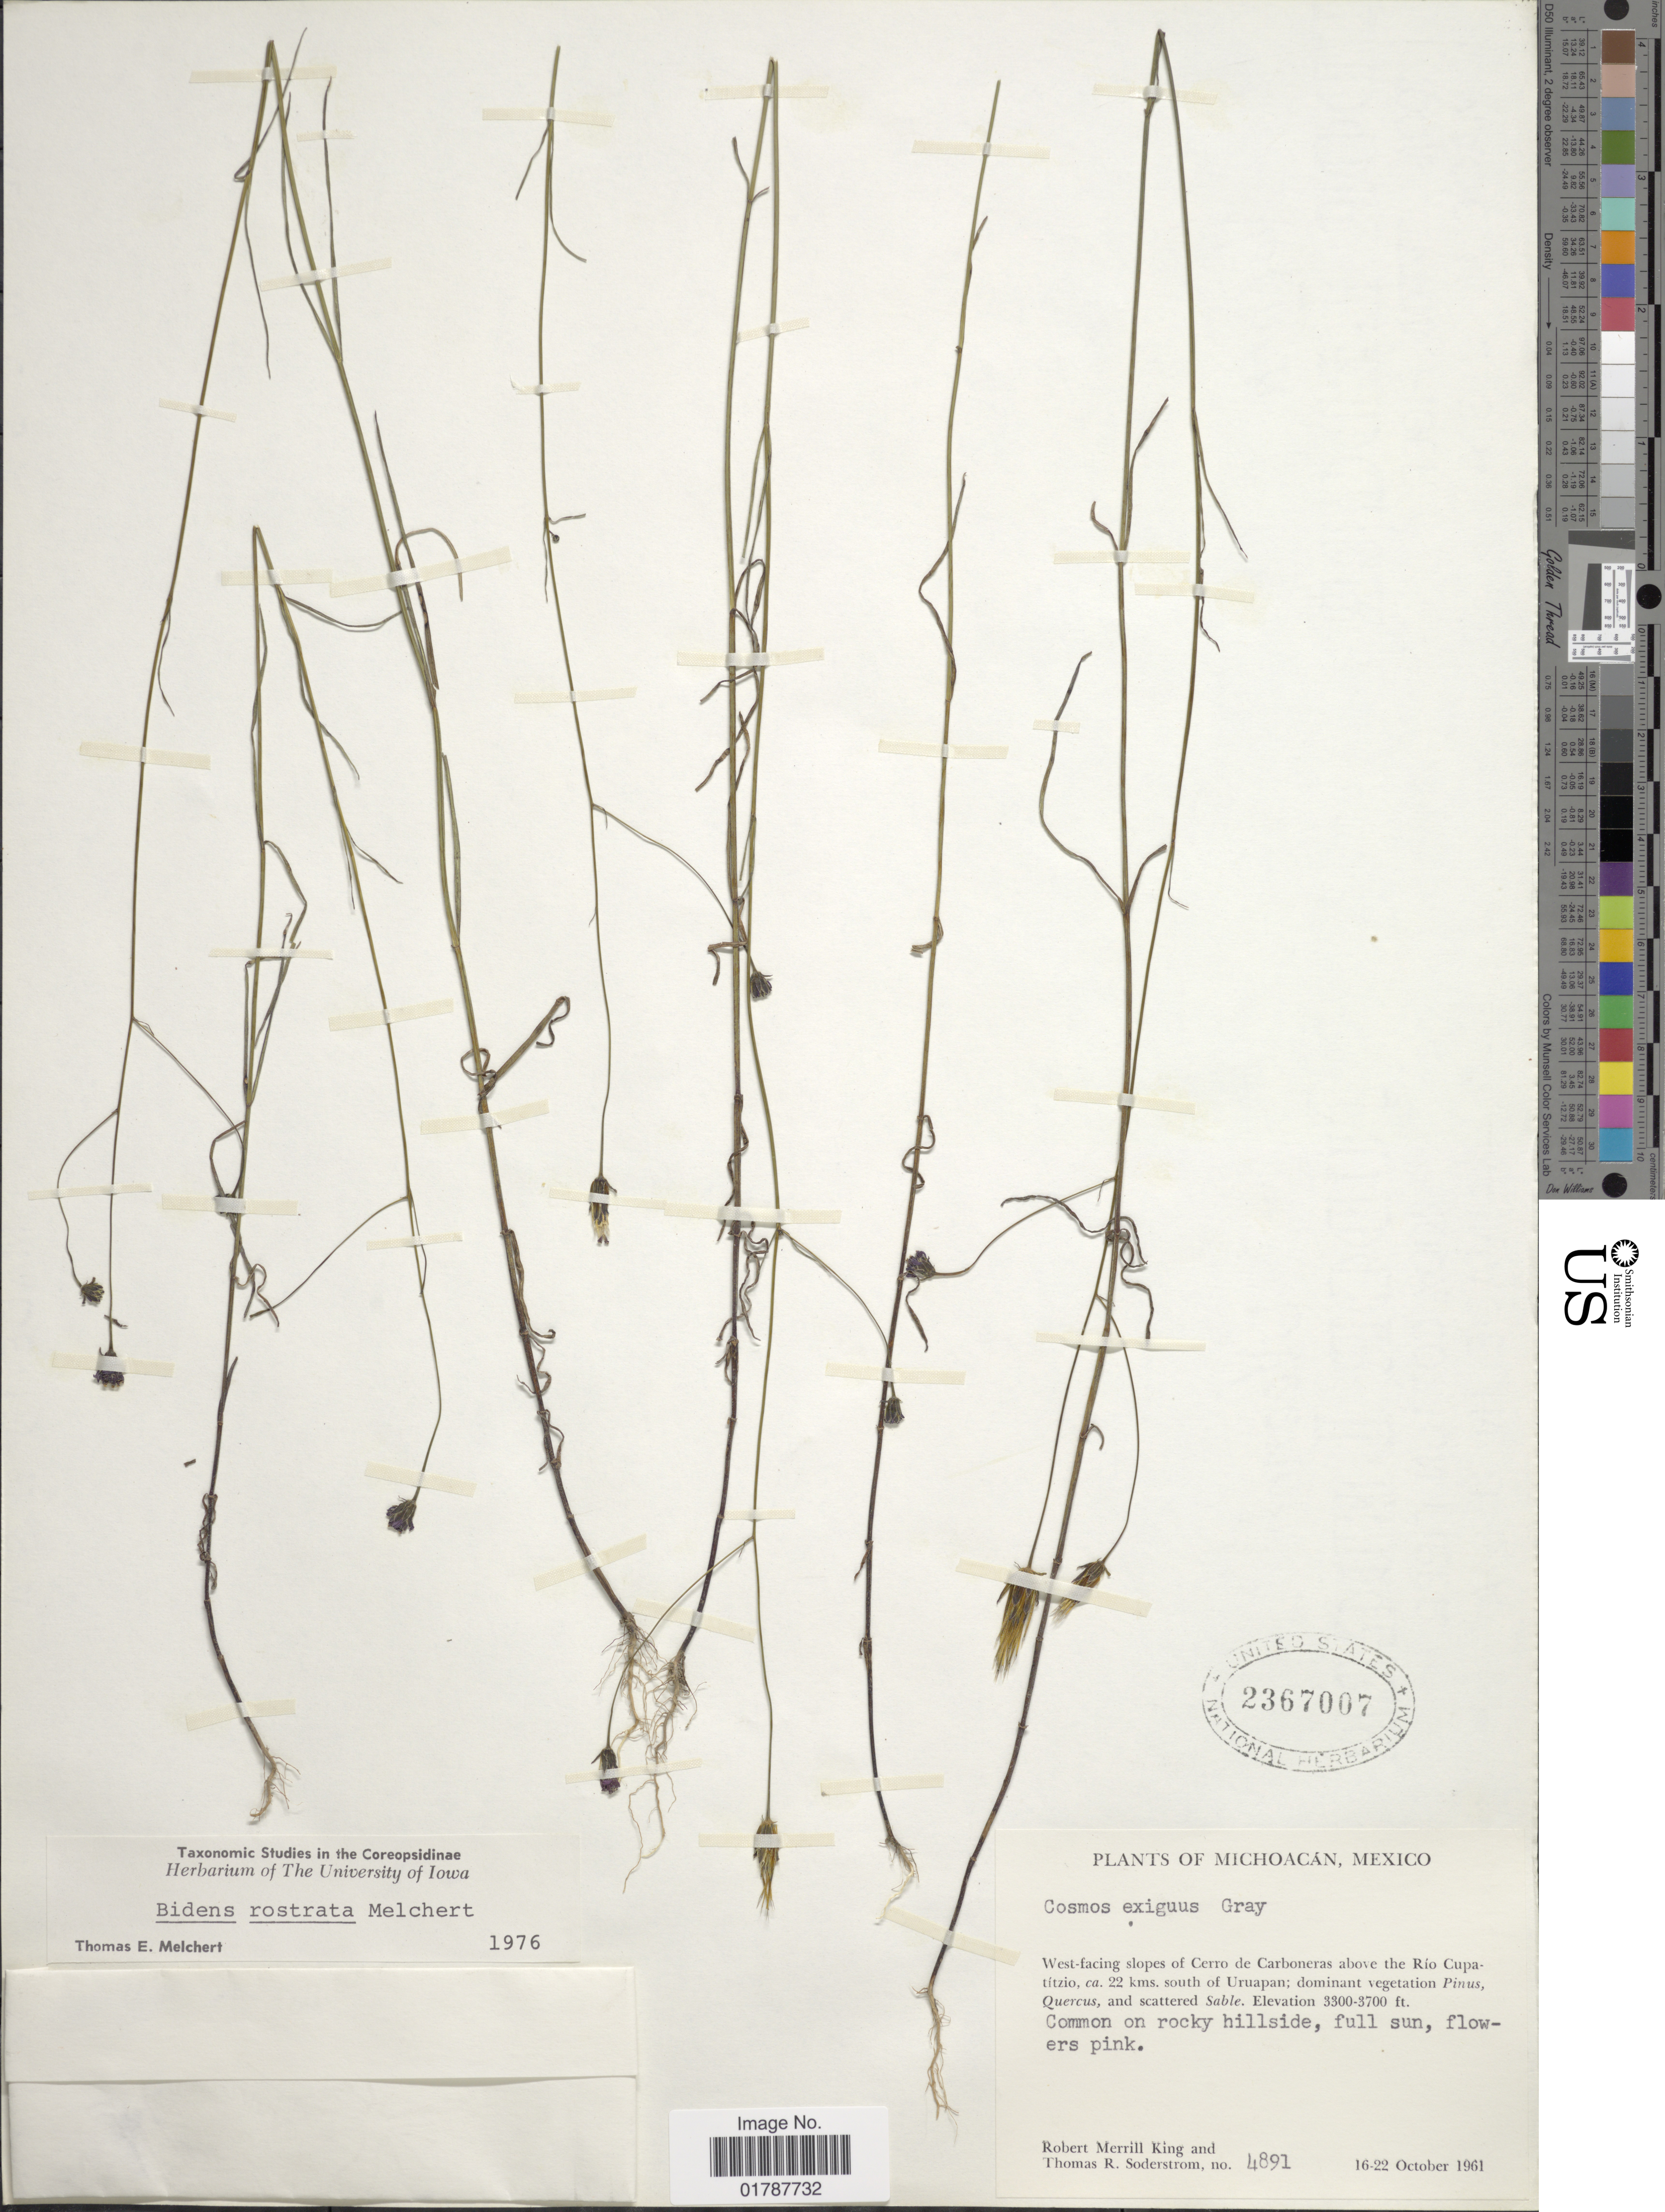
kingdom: Plantae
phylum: Tracheophyta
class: Magnoliopsida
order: Asterales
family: Asteraceae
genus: Bidens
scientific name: Bidens rostrata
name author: Melchert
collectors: R. M. King & T. R. Soderstrom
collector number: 4891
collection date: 1961-10-16/1961-10-22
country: Mexico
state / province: Michoacán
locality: Michoacan, Mexico, West-facing slopes of Cerro de Carboneras above the Rio Cupatitzio, 22 kms. south of Uruapan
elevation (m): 1006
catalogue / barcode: US 2367007